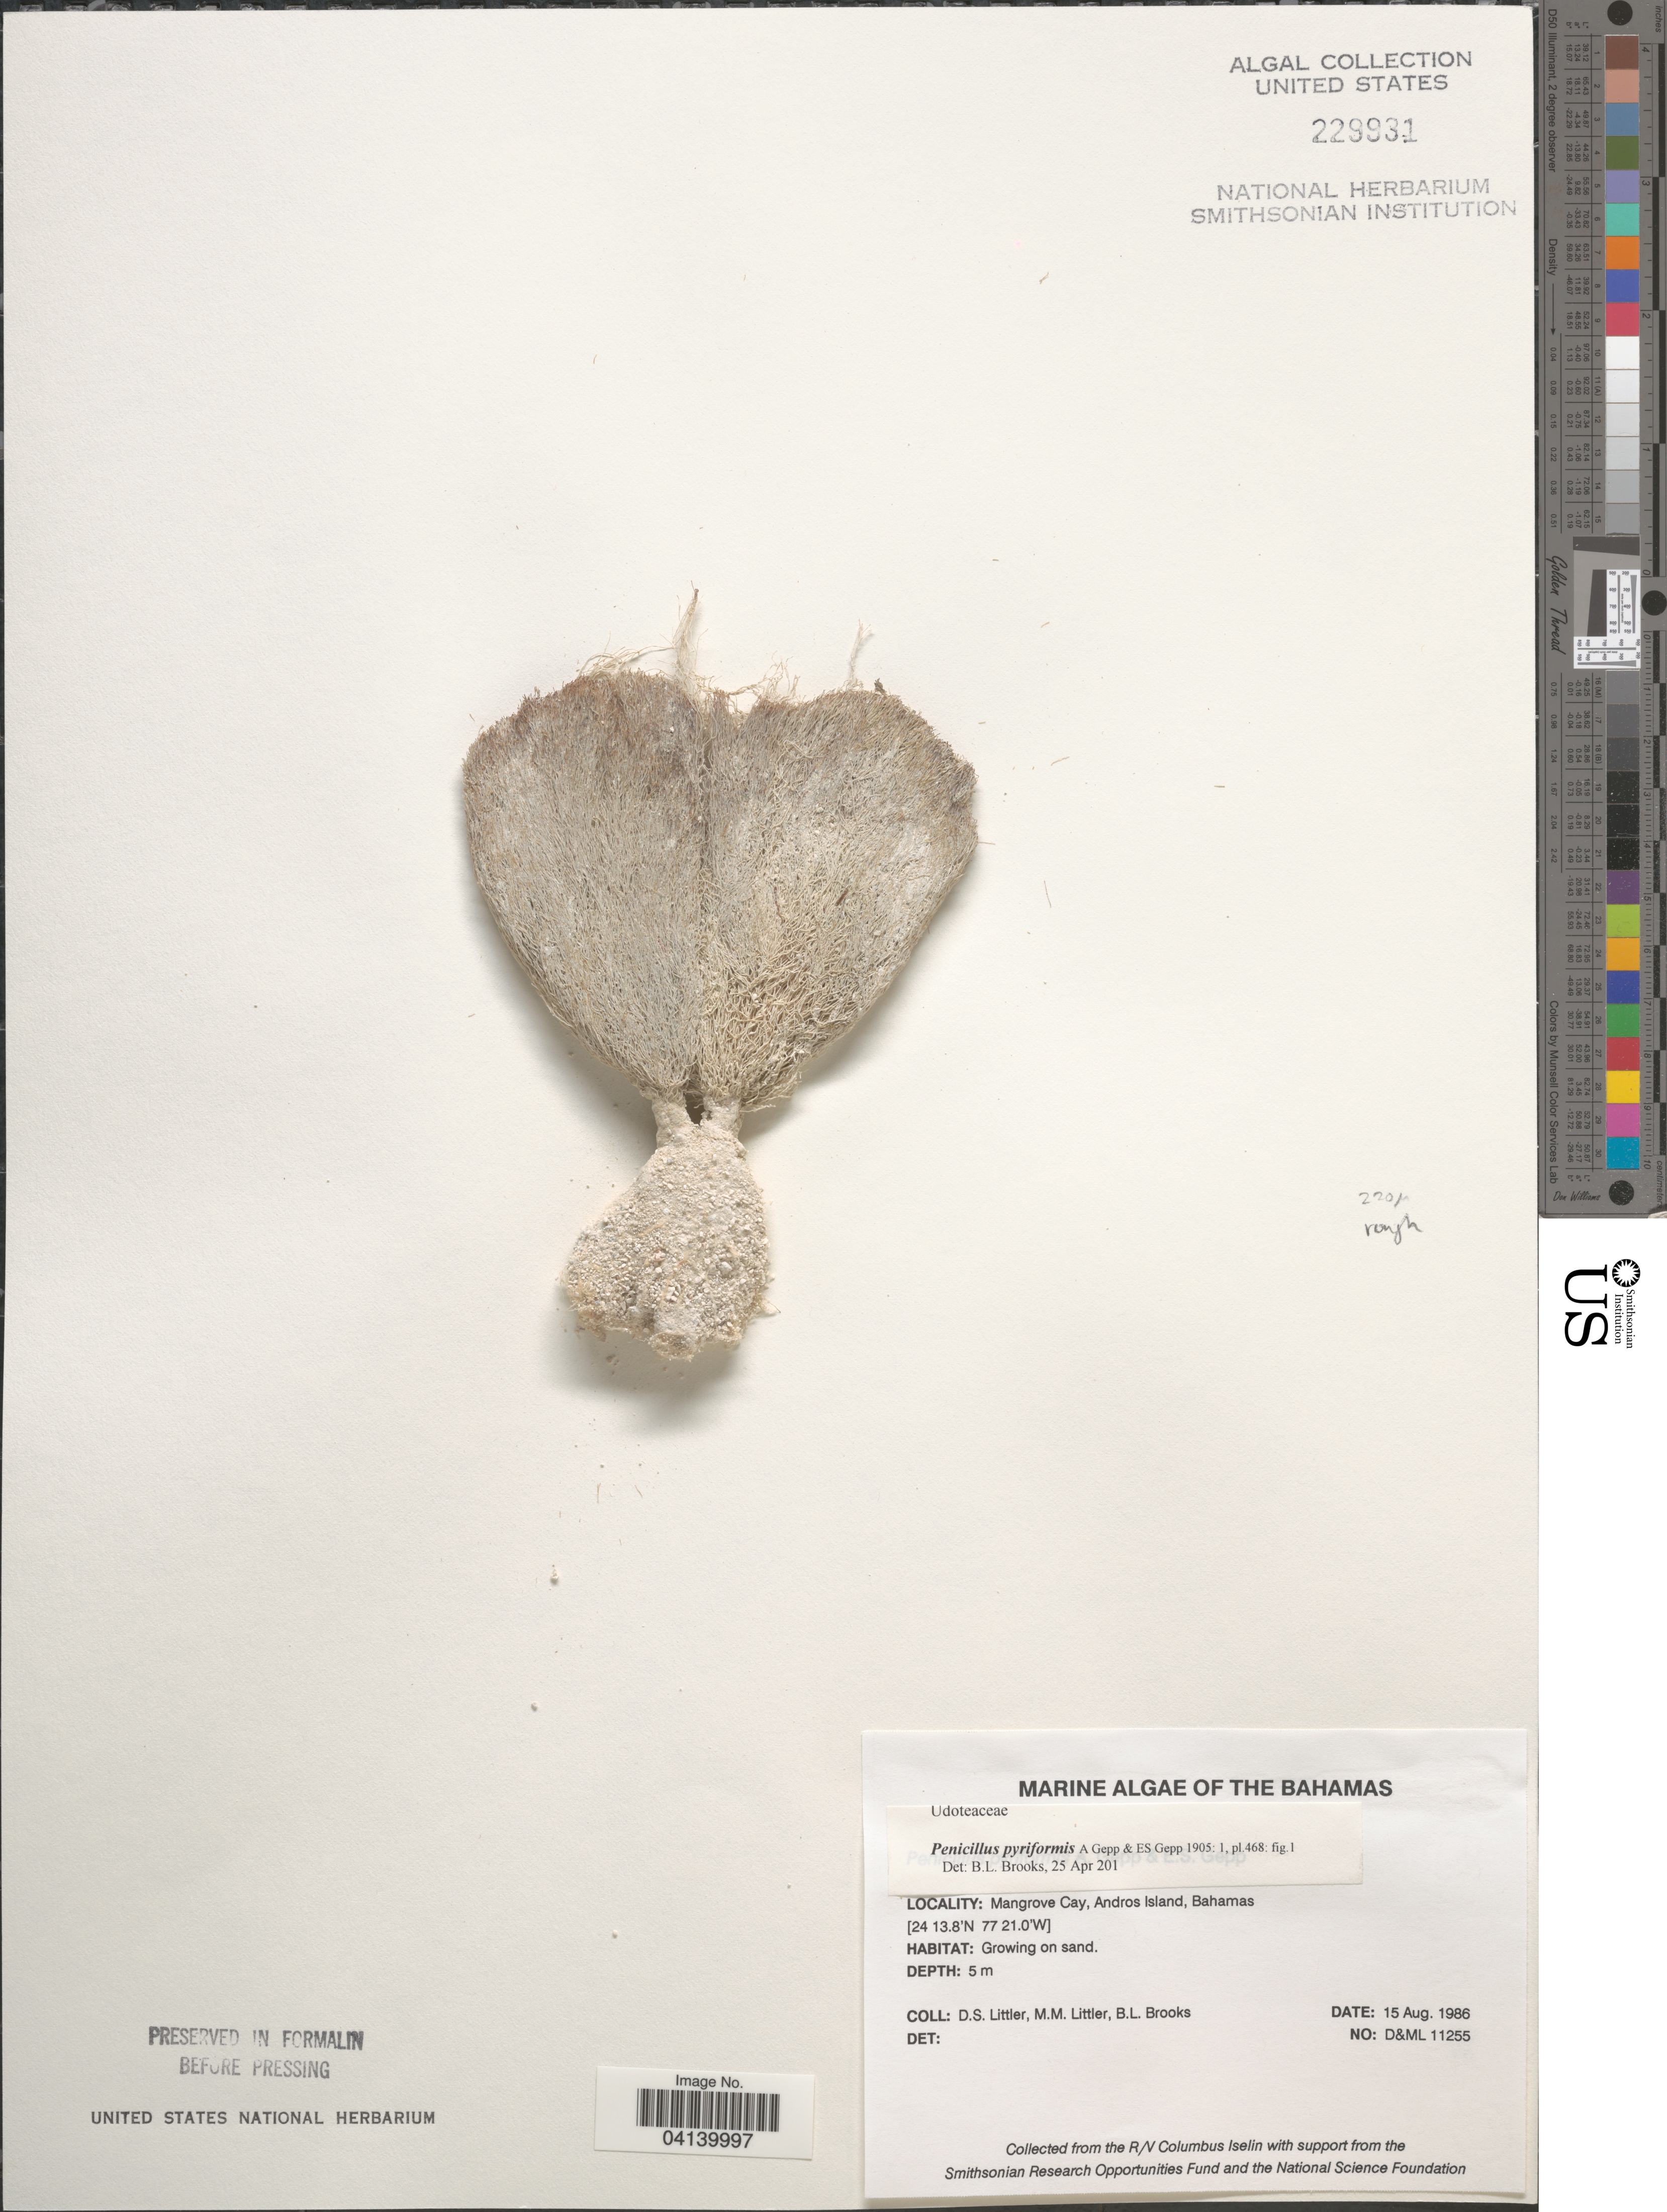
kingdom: Plantae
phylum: Chlorophyta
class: Ulvophyceae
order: Bryopsidales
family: Udoteaceae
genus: Penicillus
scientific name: Penicillus pyriformis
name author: A. Gepp & E. Gepp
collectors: D. S. Littler & B. Brooks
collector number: D&ML11255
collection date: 1986-08-15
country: Bahamas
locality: Mangrove Cay, Andros Island.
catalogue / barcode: US 229931